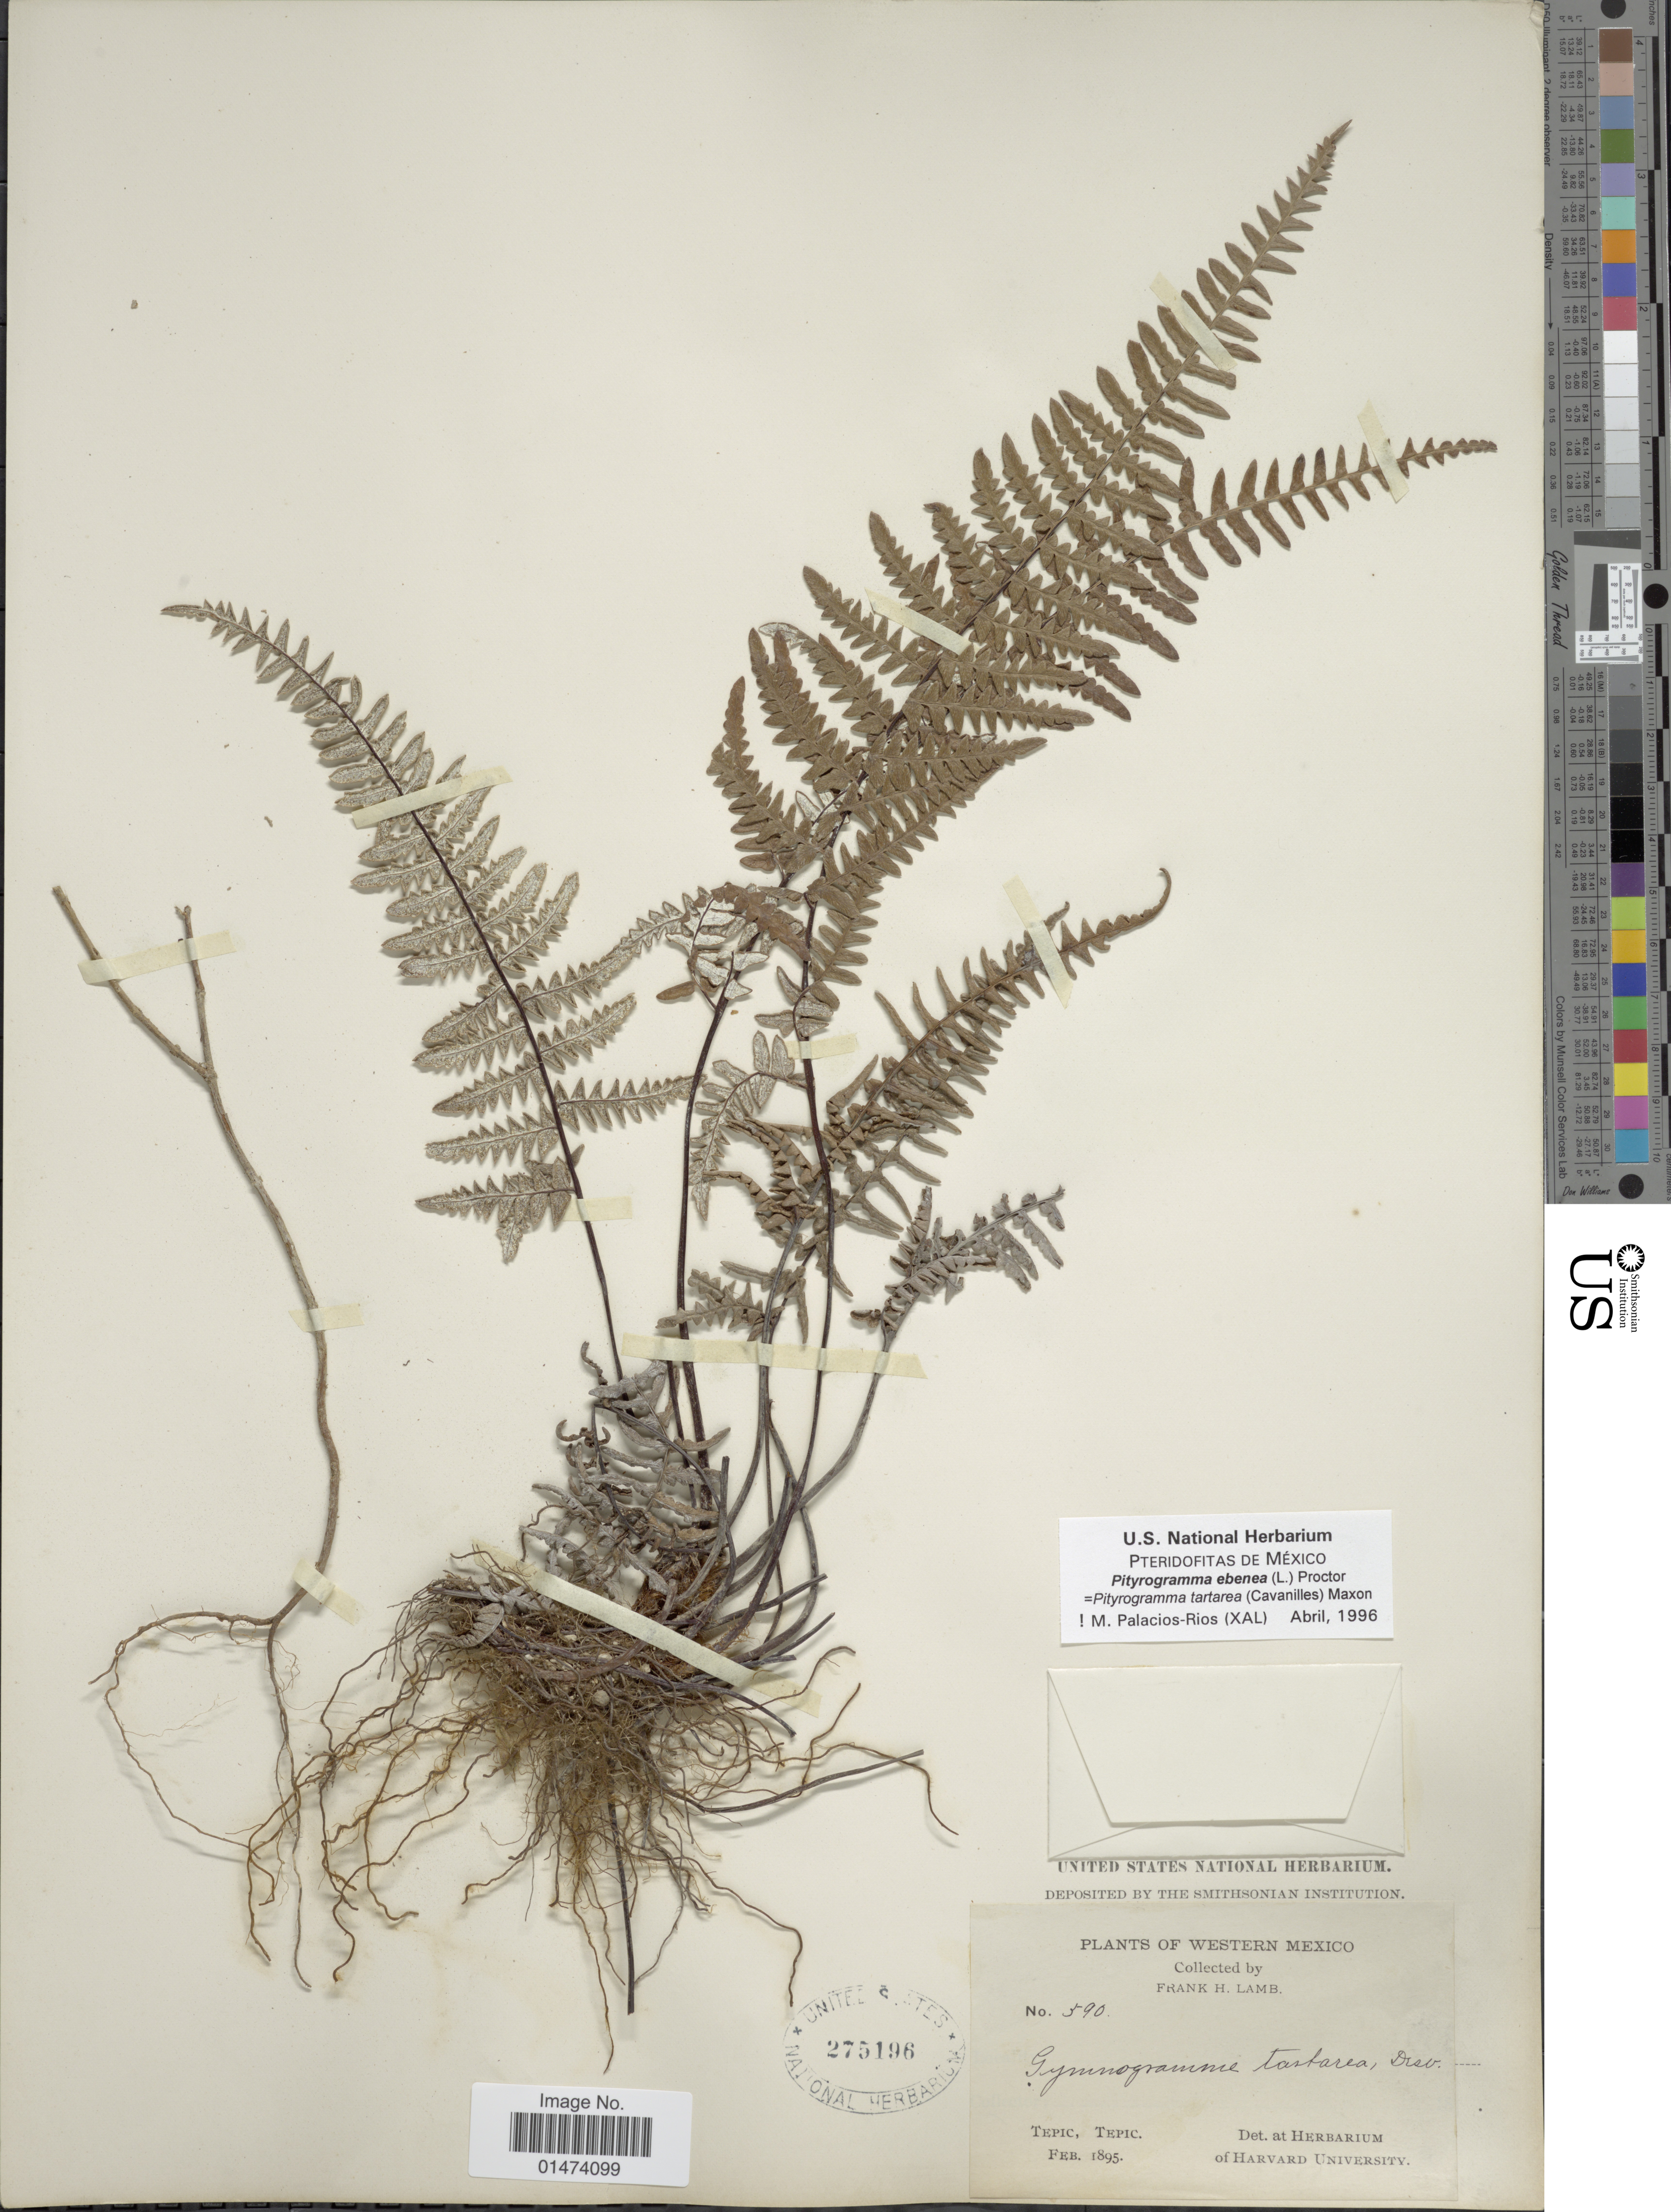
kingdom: Plantae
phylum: Tracheophyta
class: Polypodiopsida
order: Polypodiales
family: Pteridaceae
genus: Pityrogramma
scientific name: Pityrogramma tartarea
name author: (Cav.) Maxon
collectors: F. H. Lamb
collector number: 590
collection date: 1895-02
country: Mexico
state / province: Nayarit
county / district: Tepic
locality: Tepic Mun., Tepic Territory [now Nayarit].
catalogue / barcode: US 275196